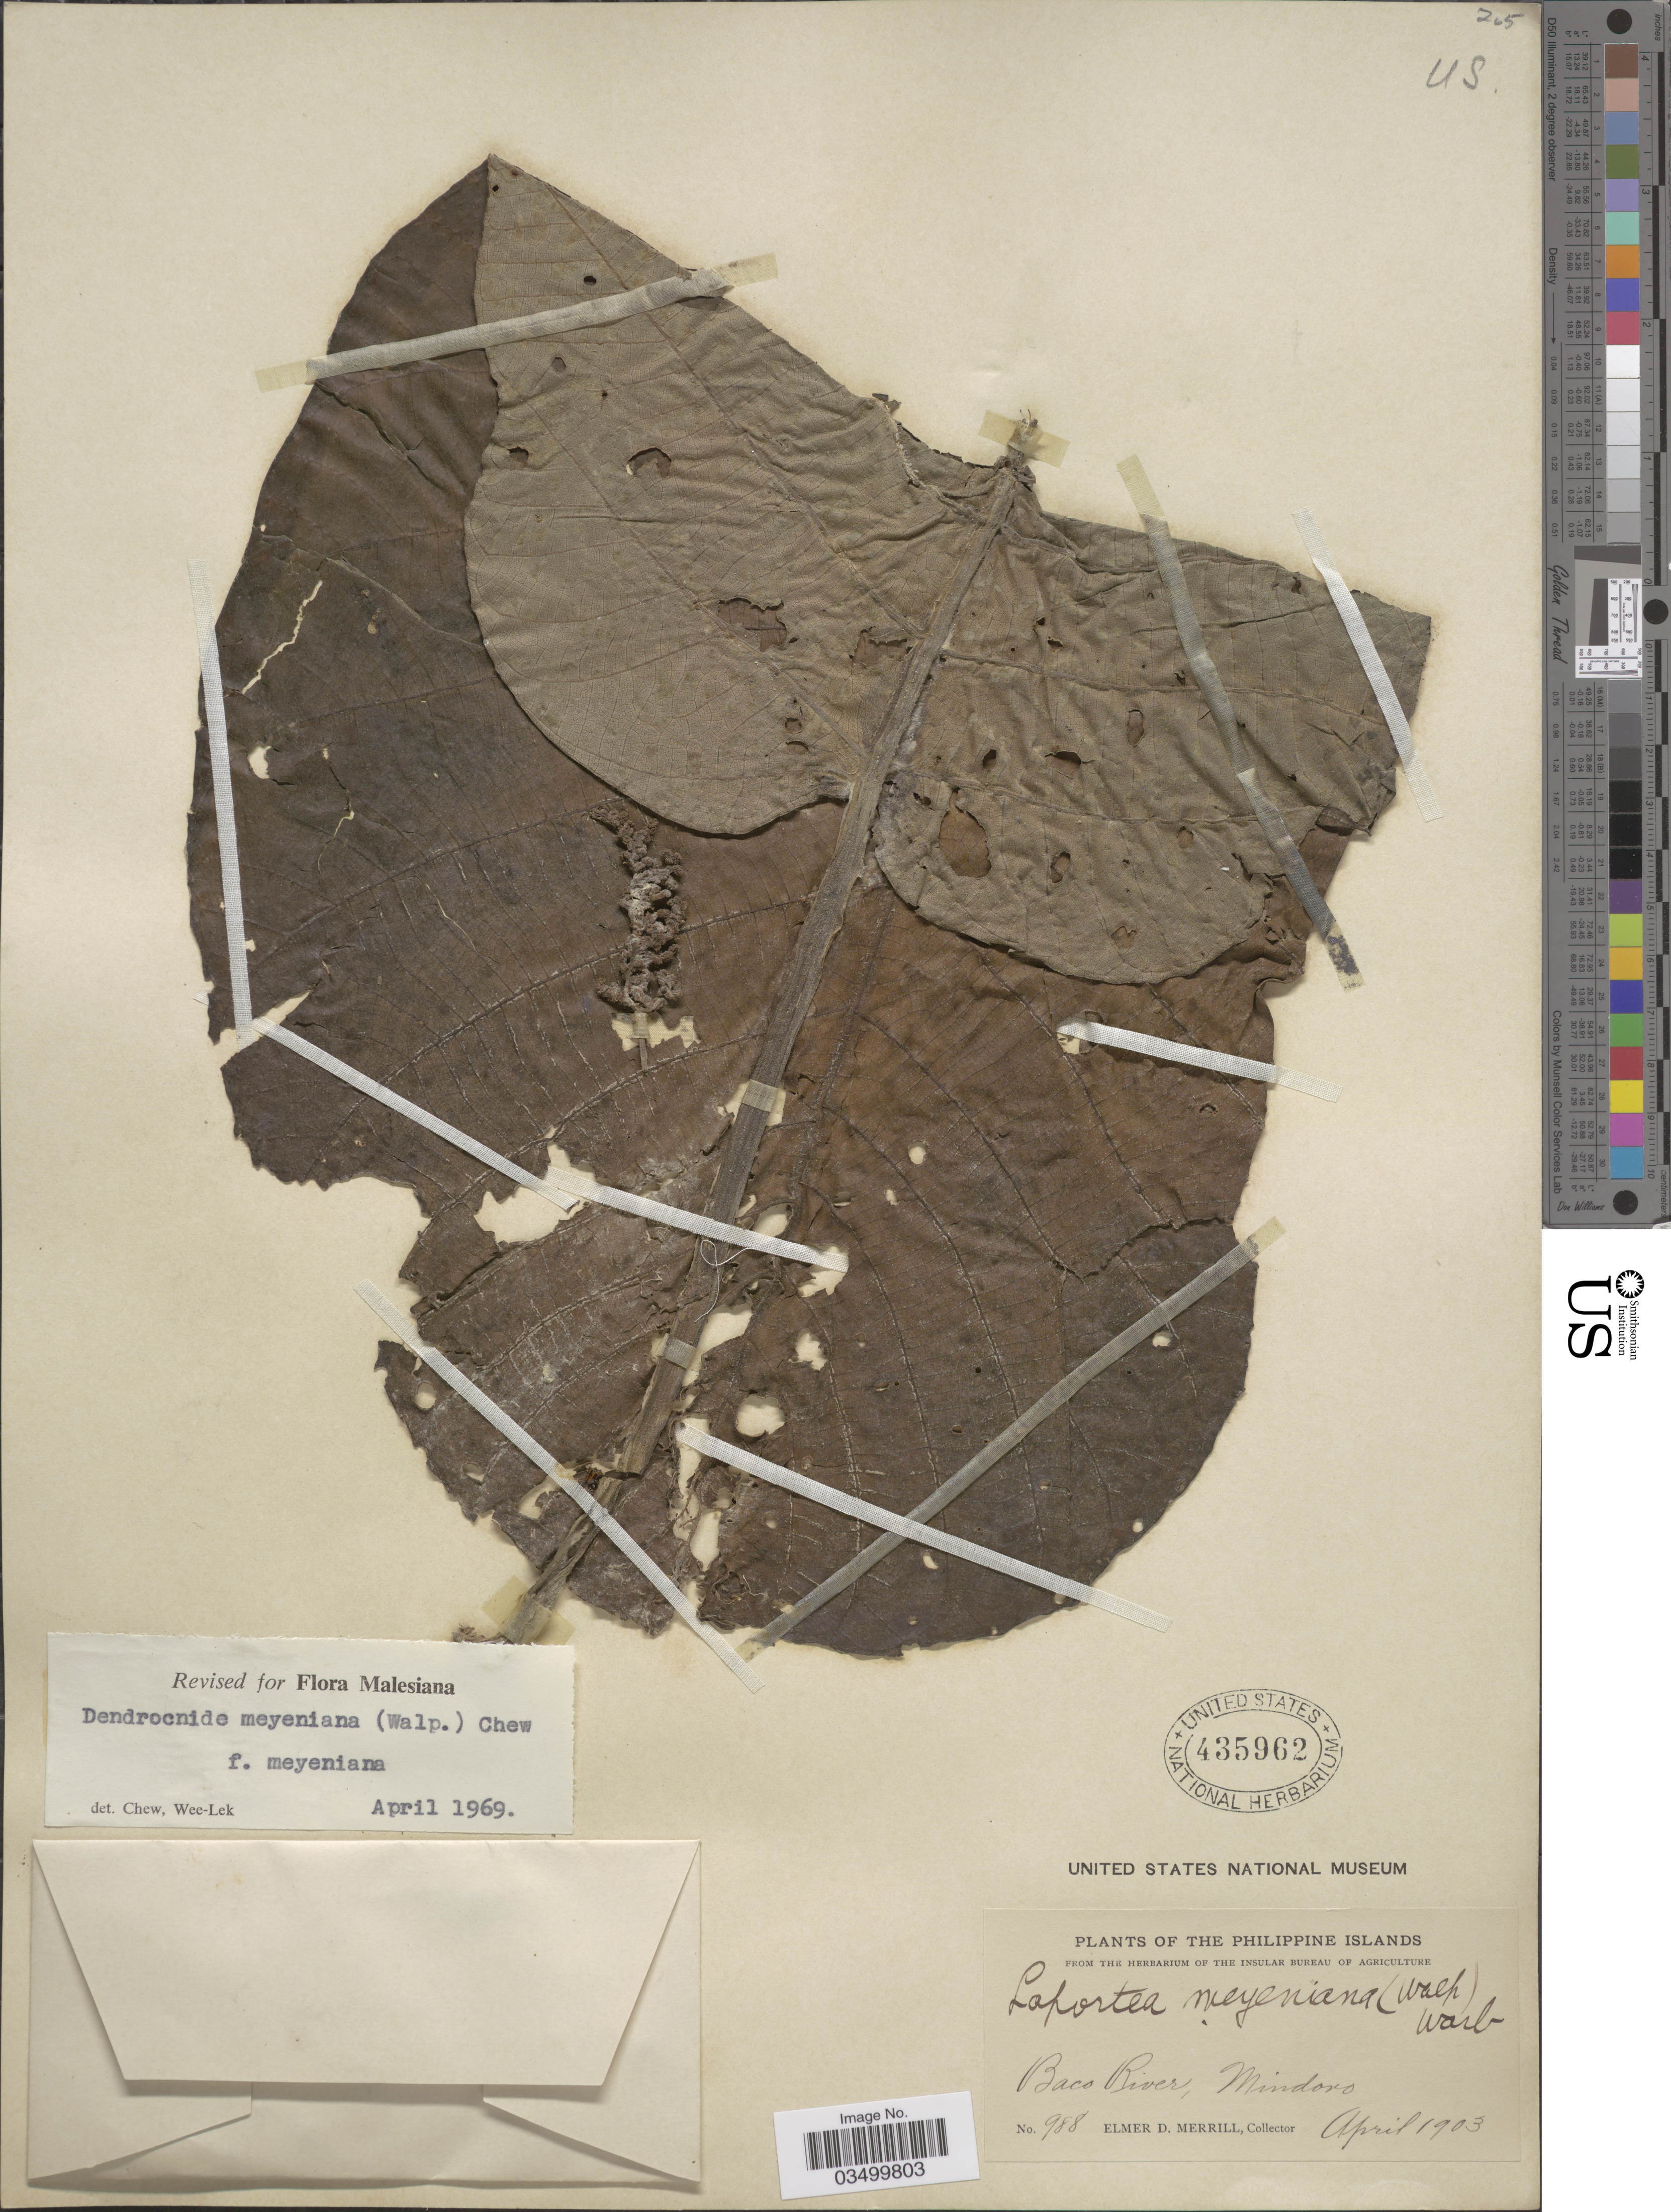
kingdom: Plantae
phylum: Tracheophyta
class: Magnoliopsida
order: Rosales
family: Urticaceae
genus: Dendrocnide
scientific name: Dendrocnide meyeniana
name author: (Walp.) Chew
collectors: E. D. Merrill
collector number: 988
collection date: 1903-04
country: Philippines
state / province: Mimaropa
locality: The Philippine Islands. Baco River, Mindoro.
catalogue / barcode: US 435962